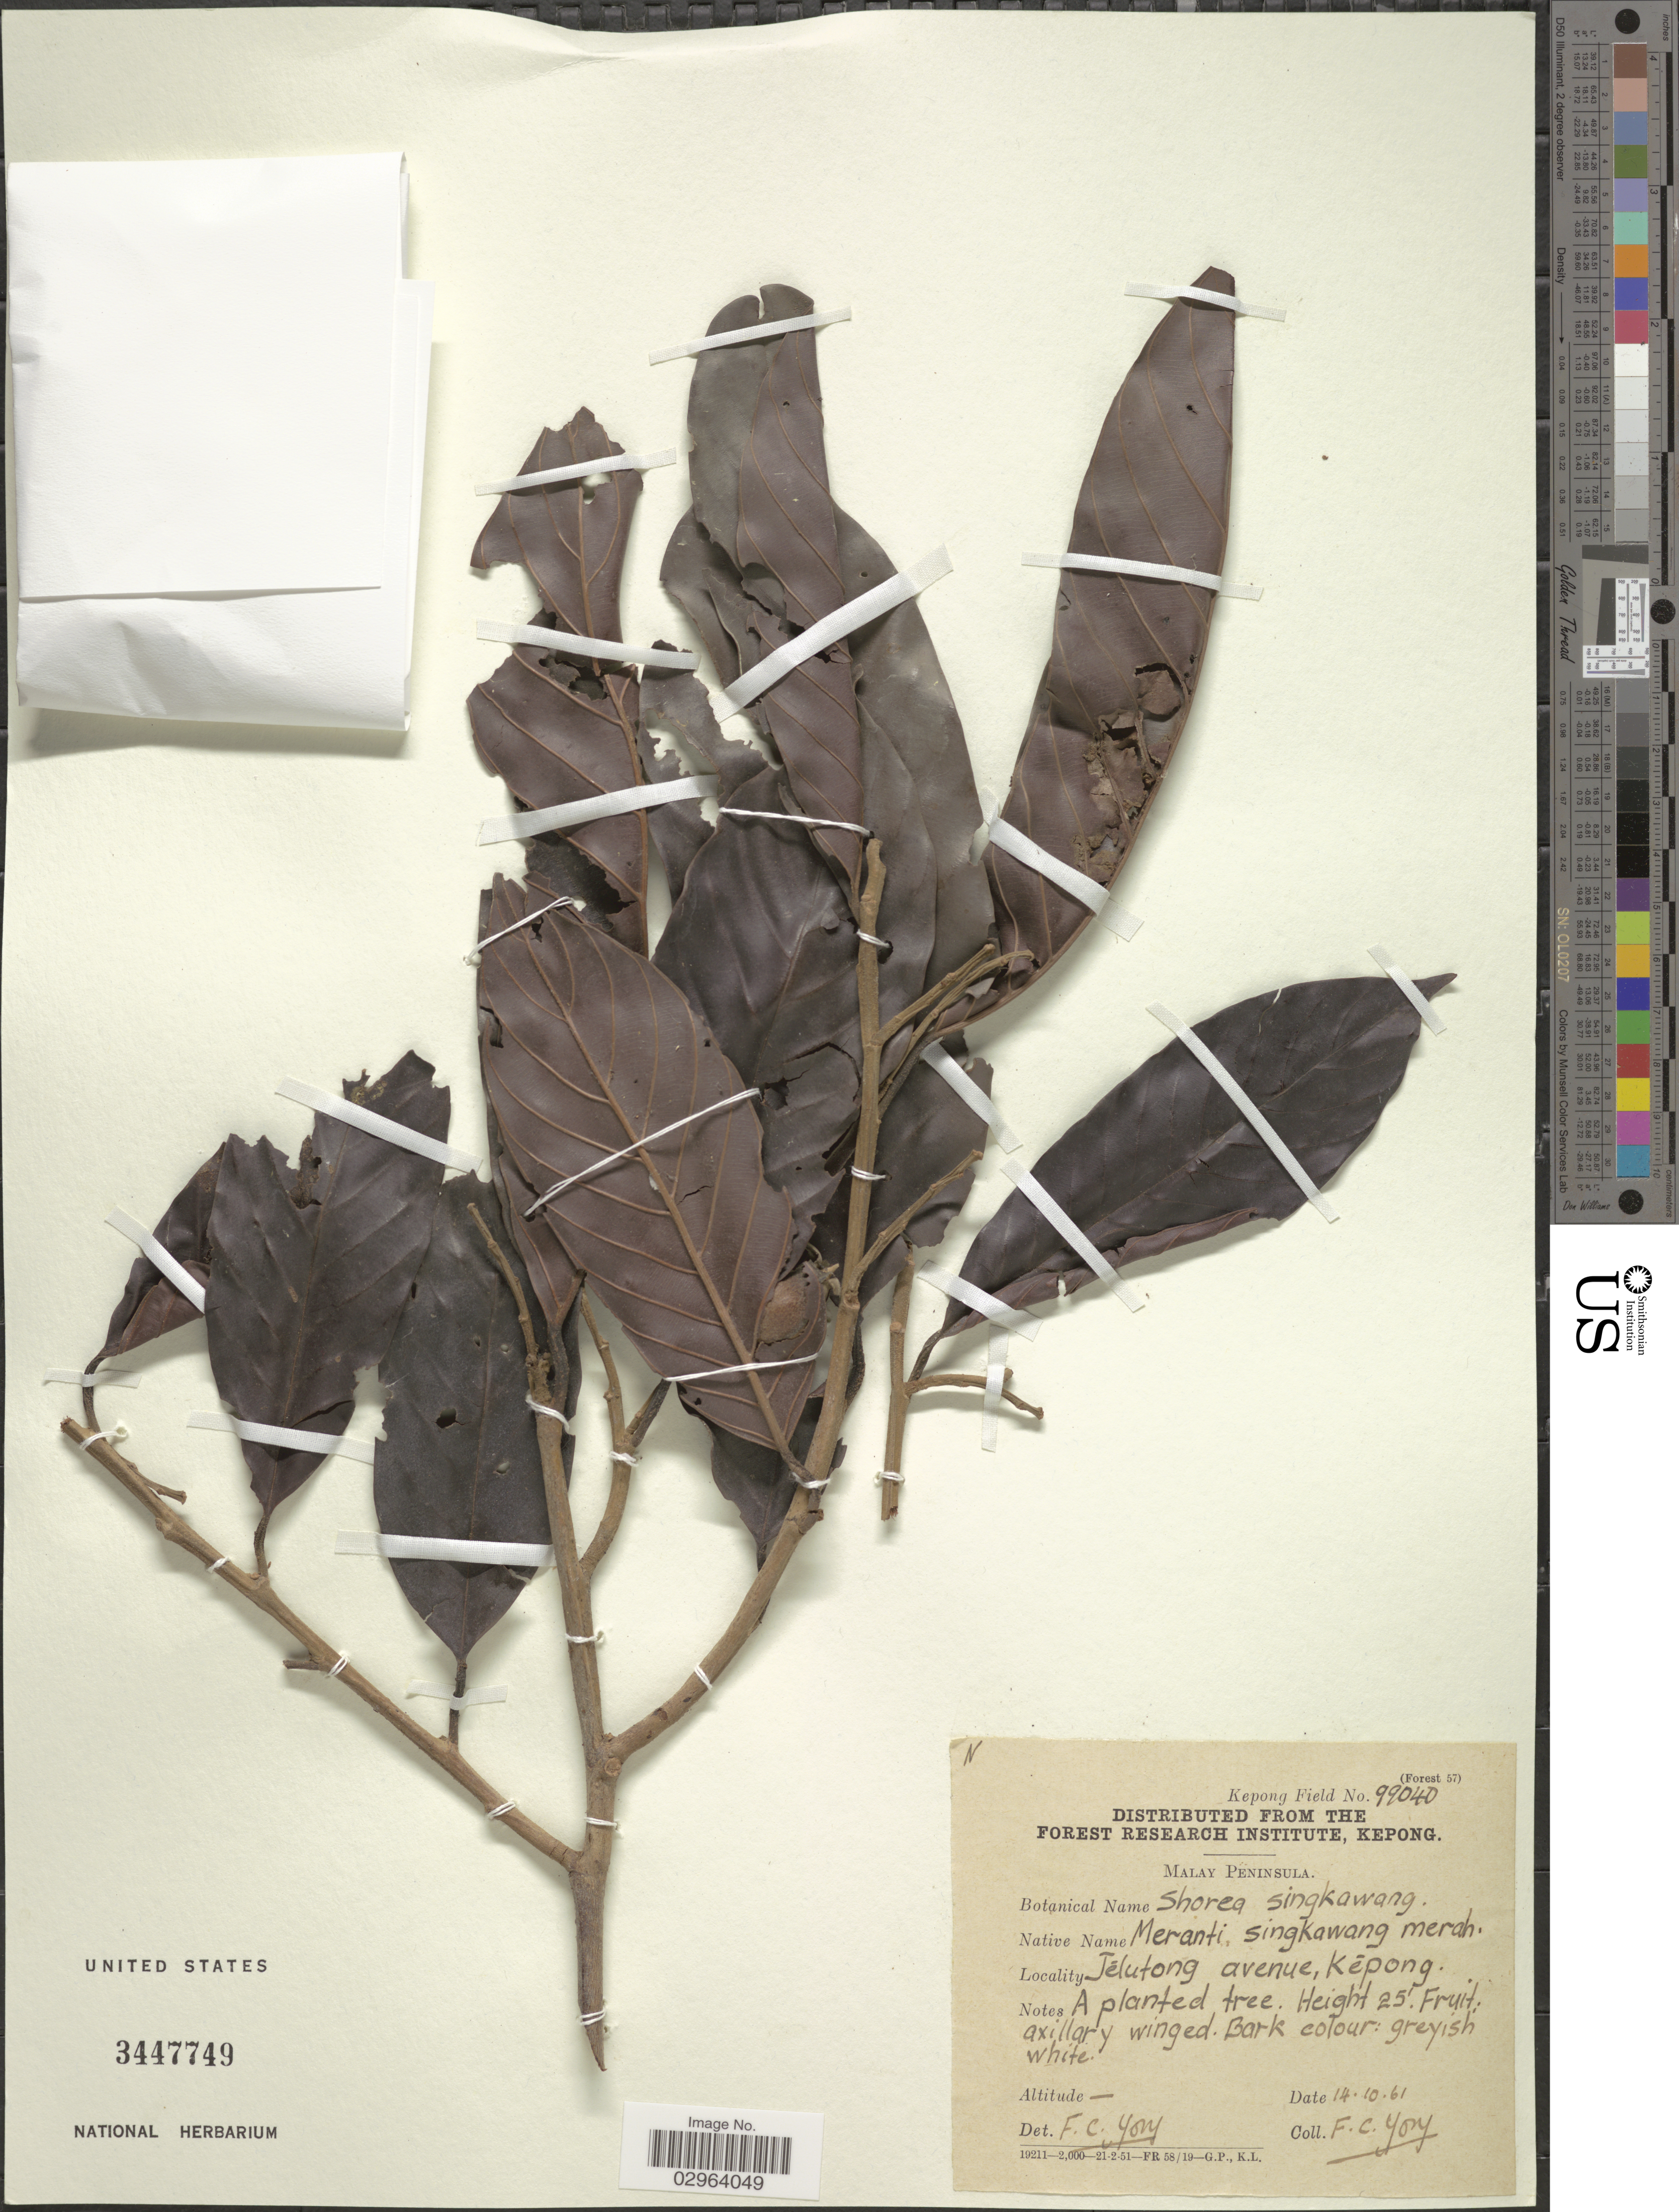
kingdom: Plantae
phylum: Tracheophyta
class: Magnoliopsida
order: Malvales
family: Dipterocarpaceae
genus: Rubroshorea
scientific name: Rubroshorea singkawang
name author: (Miq.) P.S. Ashton & J. Heck.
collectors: F. Yong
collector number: Kepong Field 99040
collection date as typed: Transcribed d/m/y: 14/10/61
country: Malaysia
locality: Malay Peninsula. Jélutong avenue, Képong.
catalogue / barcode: US 3447749